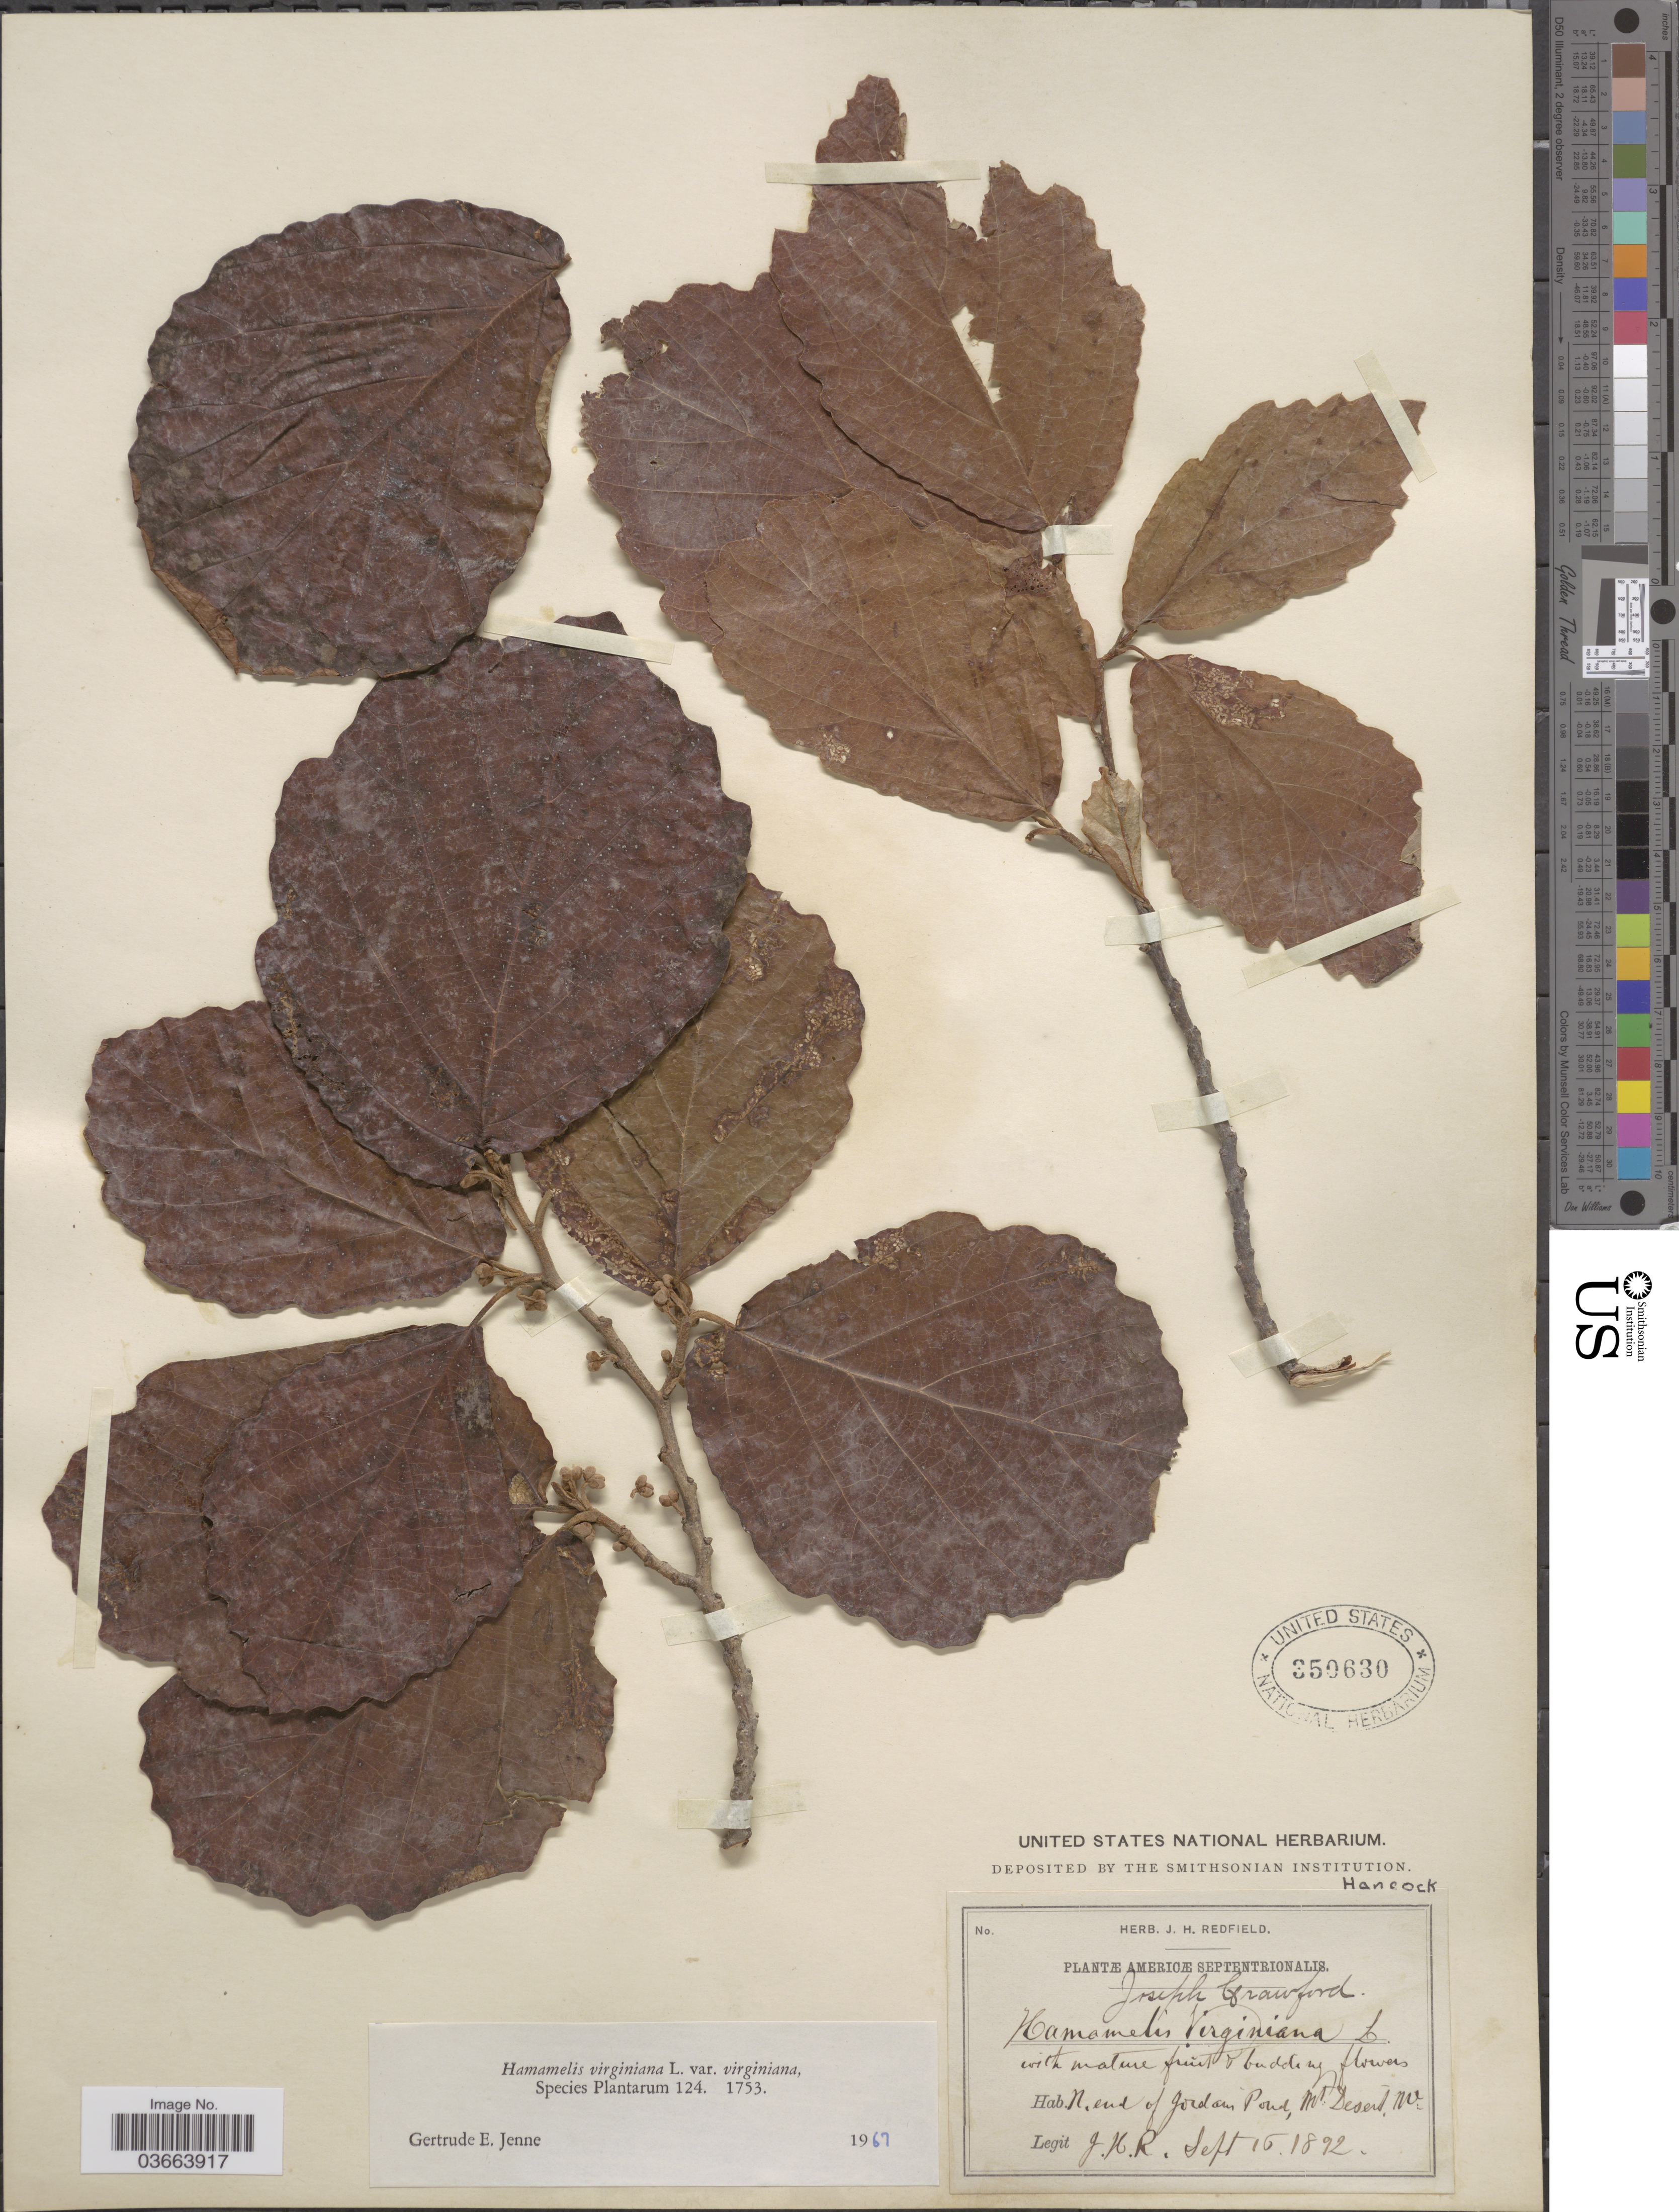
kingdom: Plantae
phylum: Tracheophyta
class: Magnoliopsida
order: Saxifragales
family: Hamamelidaceae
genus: Hamamelis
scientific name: Hamamelis virginiana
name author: L.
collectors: J. Redfield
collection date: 1892-09-16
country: United States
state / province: Maine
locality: Americæ Septentrionalis. N. end of Gordan's Pond. Mt. Desert. Hancock.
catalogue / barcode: US 350630